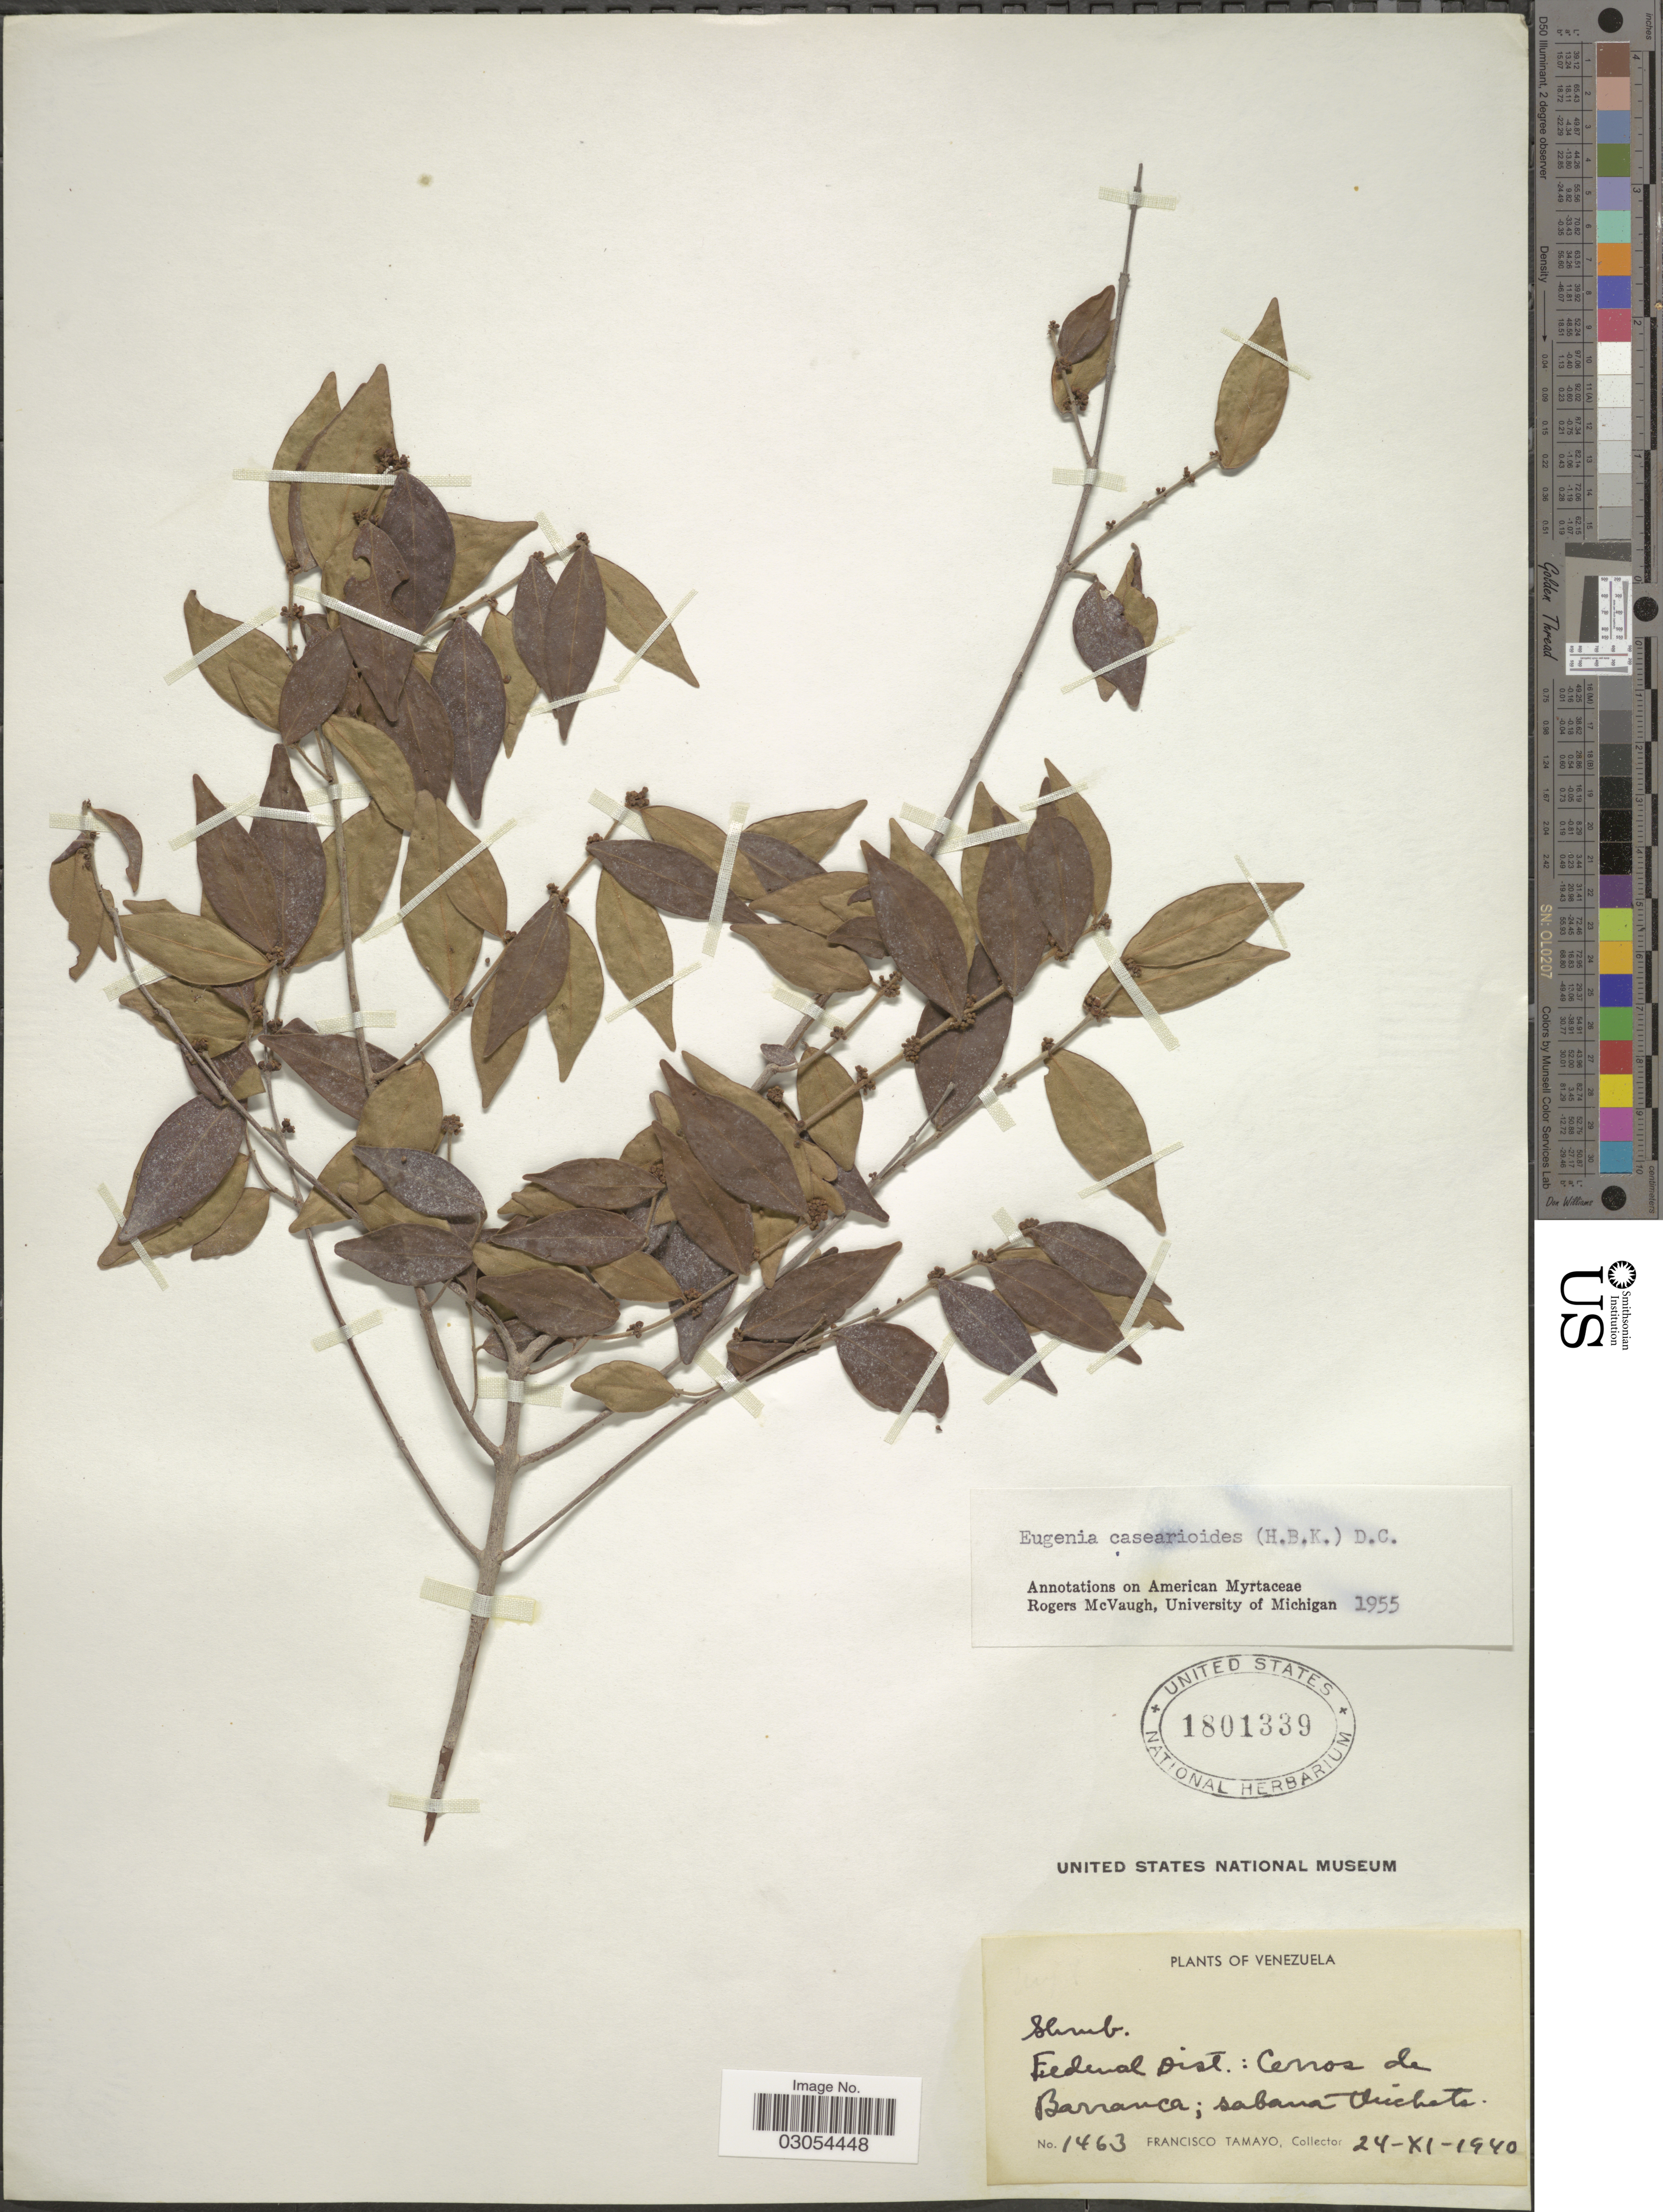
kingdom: Plantae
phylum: Tracheophyta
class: Magnoliopsida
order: Myrtales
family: Myrtaceae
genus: Eugenia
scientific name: Eugenia casearioides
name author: (Kunth) DC.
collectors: F. Tamayo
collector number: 1463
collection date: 1940-11-24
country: Venezuela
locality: Federal Dist.: Cerros de Barranca; sabana thickets.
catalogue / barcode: US 1801339